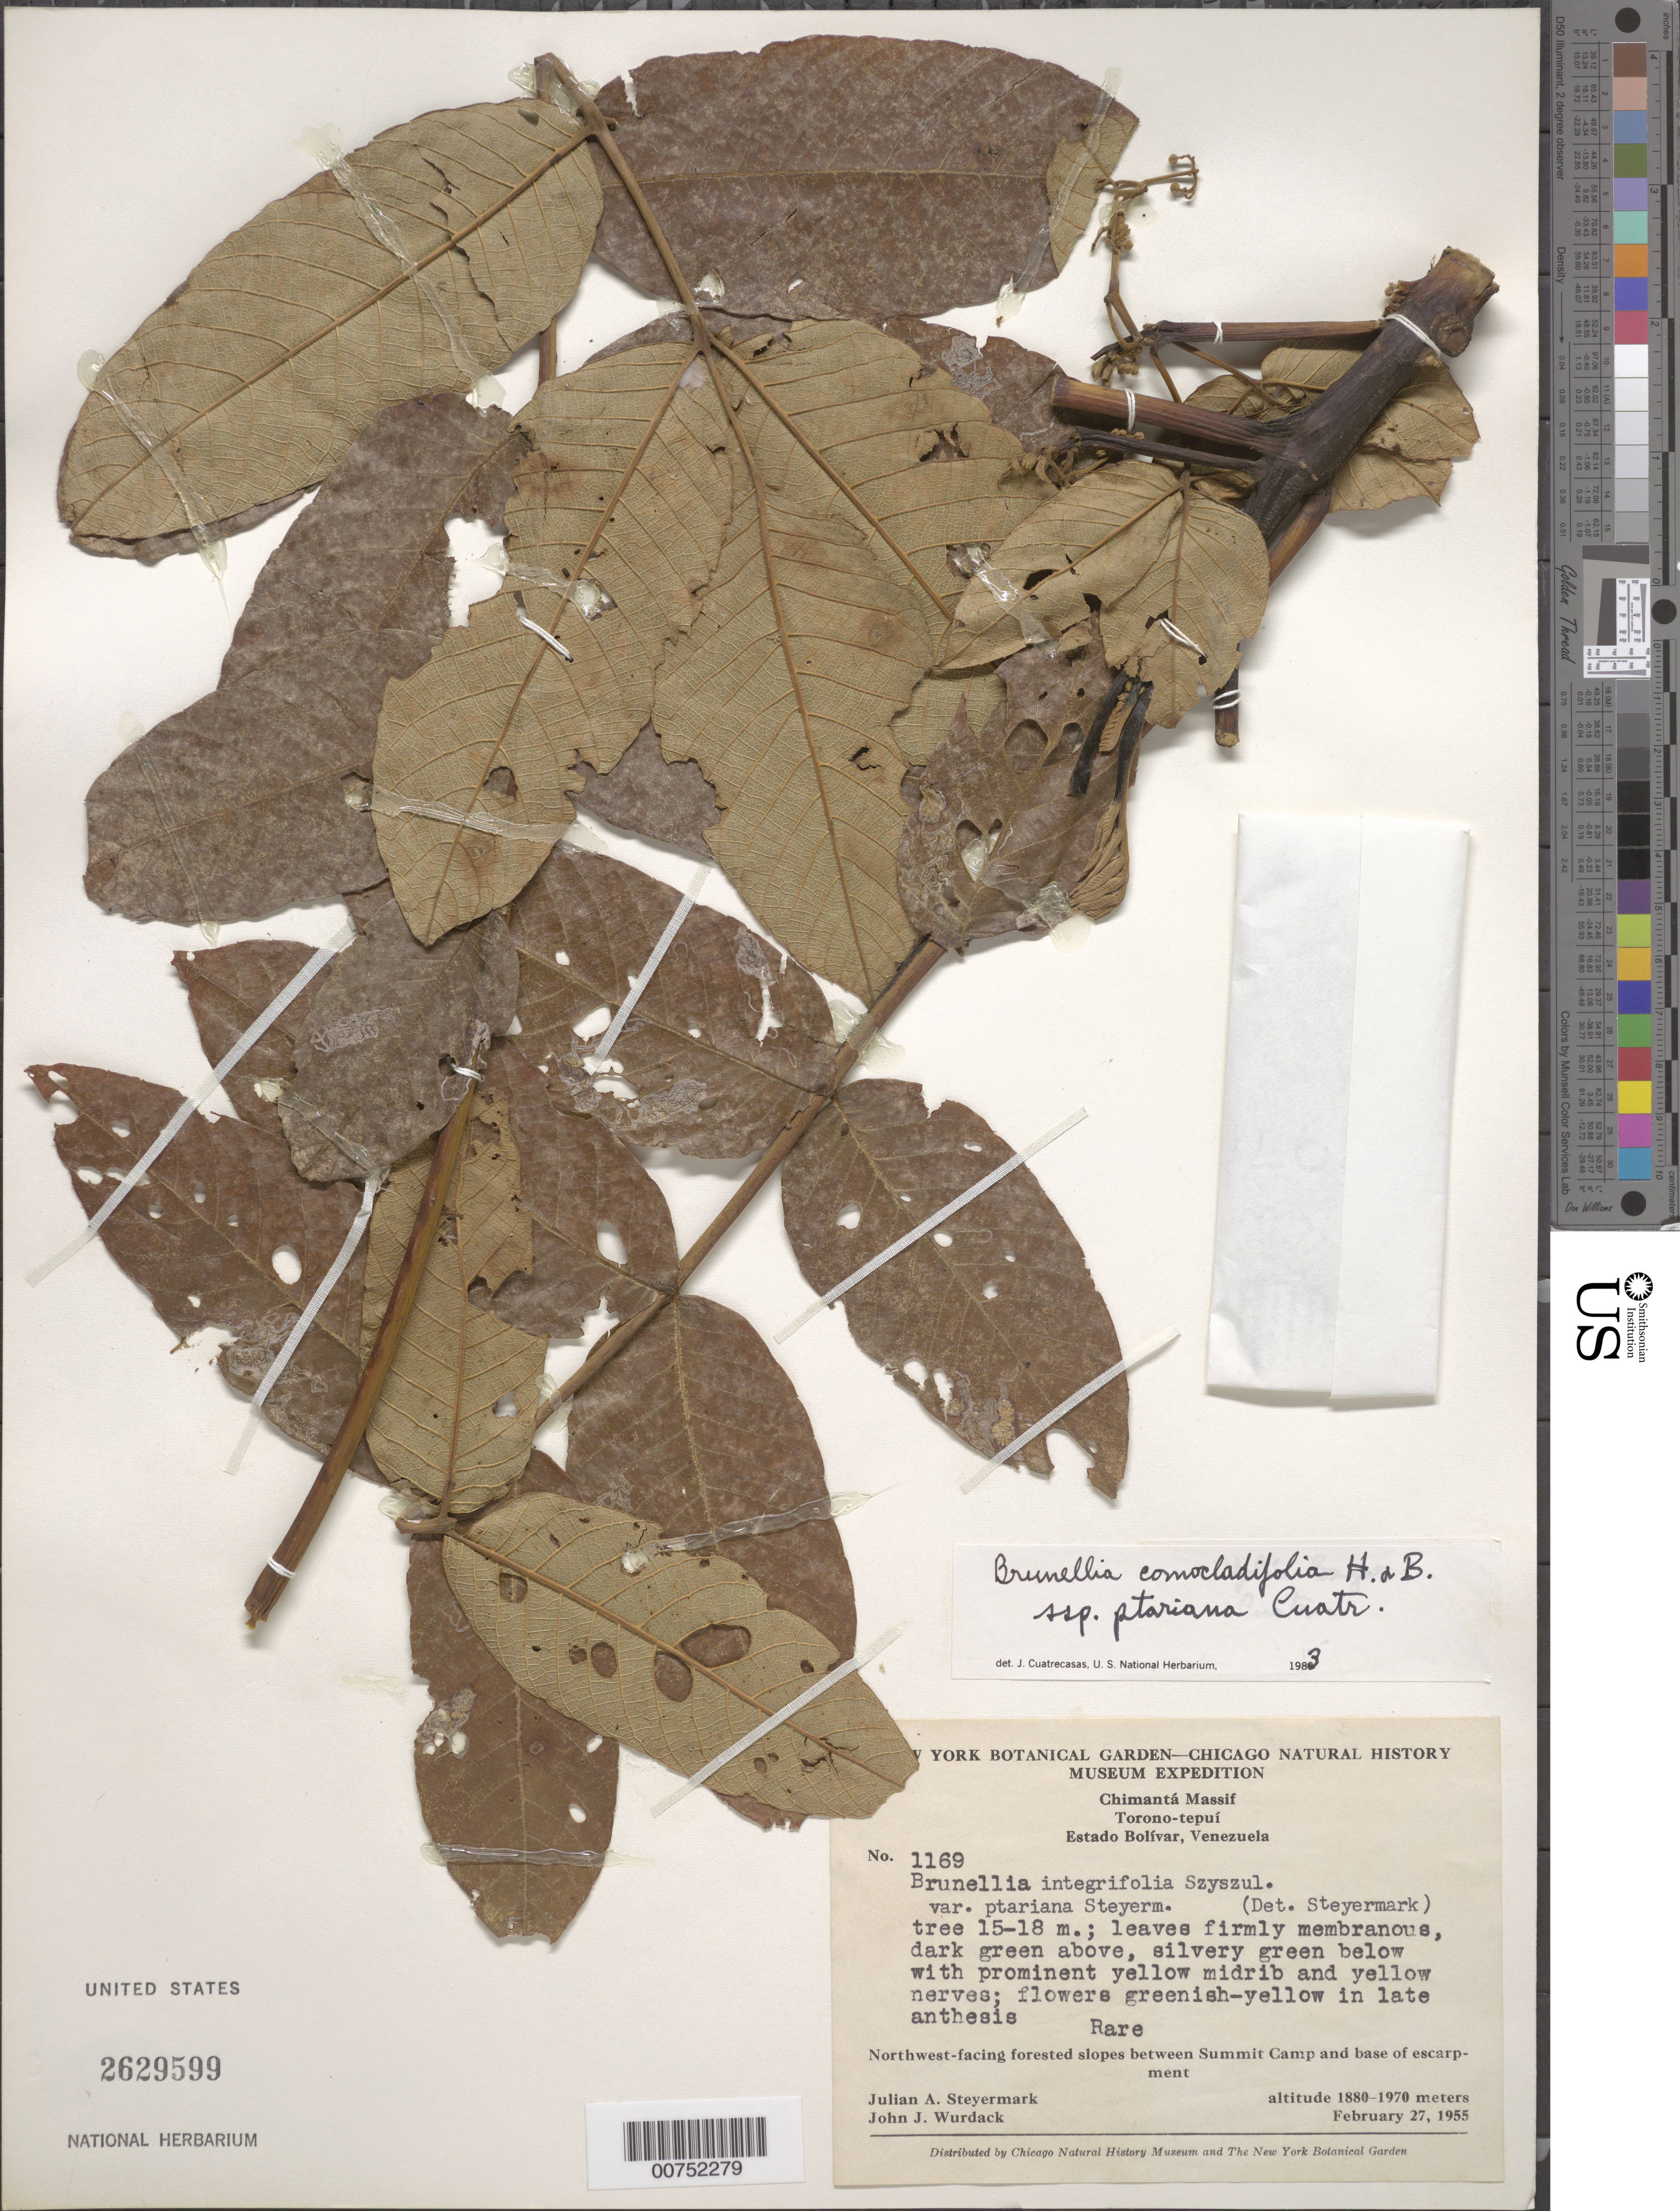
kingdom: Plantae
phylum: Tracheophyta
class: Magnoliopsida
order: Oxalidales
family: Brunelliaceae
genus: Brunellia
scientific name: Brunellia comocladifolia subsp. ptariana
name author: (Steyerm.) Cuatrec.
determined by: Steyermark, Julian A., (VEN)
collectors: J. Steyermark & J. J. Wurdack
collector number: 55 1192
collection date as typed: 27-Feb-55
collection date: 1955-02-27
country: Venezuela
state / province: Bolívar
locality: Chimantá Massif, Torono-tepuí, between Summit Camp and base of escarpment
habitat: NW facing slopes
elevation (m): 1880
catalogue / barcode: US 2629499